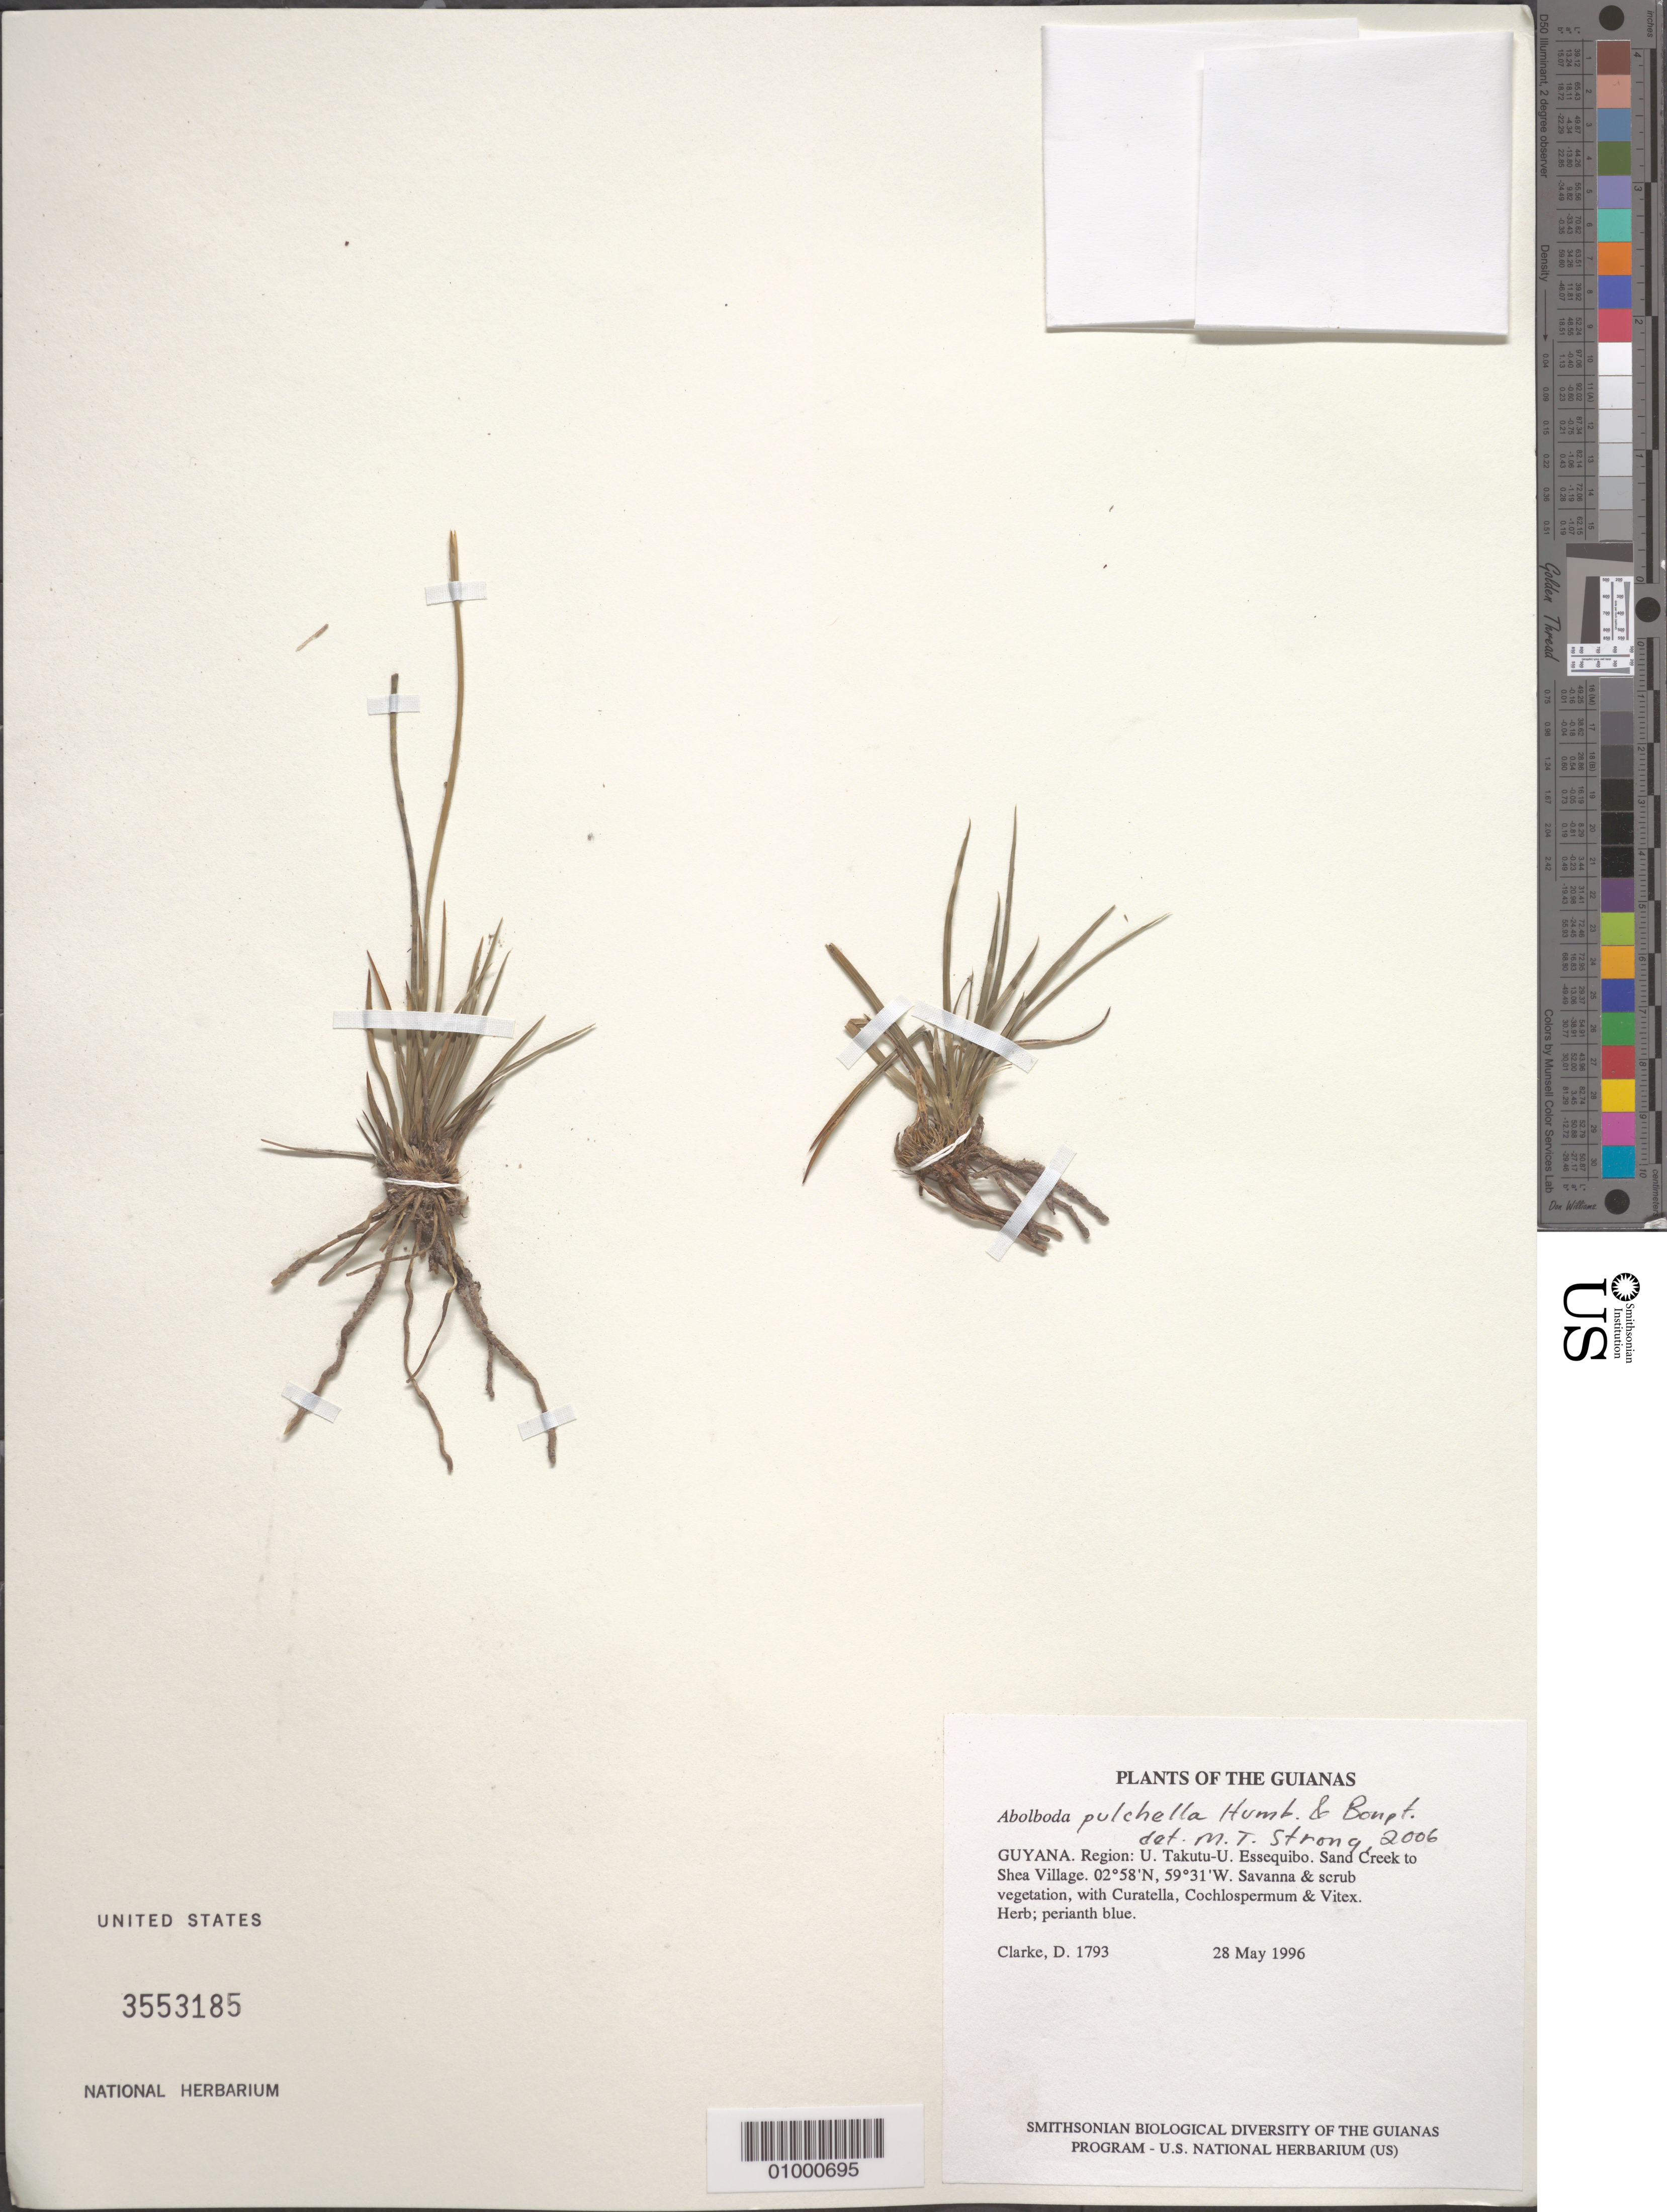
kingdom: Plantae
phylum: Tracheophyta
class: Liliopsida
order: Poales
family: Xyridaceae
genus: Abolboda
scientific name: Abolboda pulchella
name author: Bonpl.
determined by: Strong, M. T., (US), Smithsonian Institution - National Museum of Natural History (UNITED STATES)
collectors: H. D. Clarke & T. McPherson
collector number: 1793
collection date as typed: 28 May 1996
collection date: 1996-05-28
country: Guyana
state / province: U. Takutu-U. Essequibo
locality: Sand Creek to Shea Village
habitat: Savanna & scrub vegetation, with Curatella, Cochlospermum & Vitex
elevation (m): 100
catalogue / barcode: US 3553185